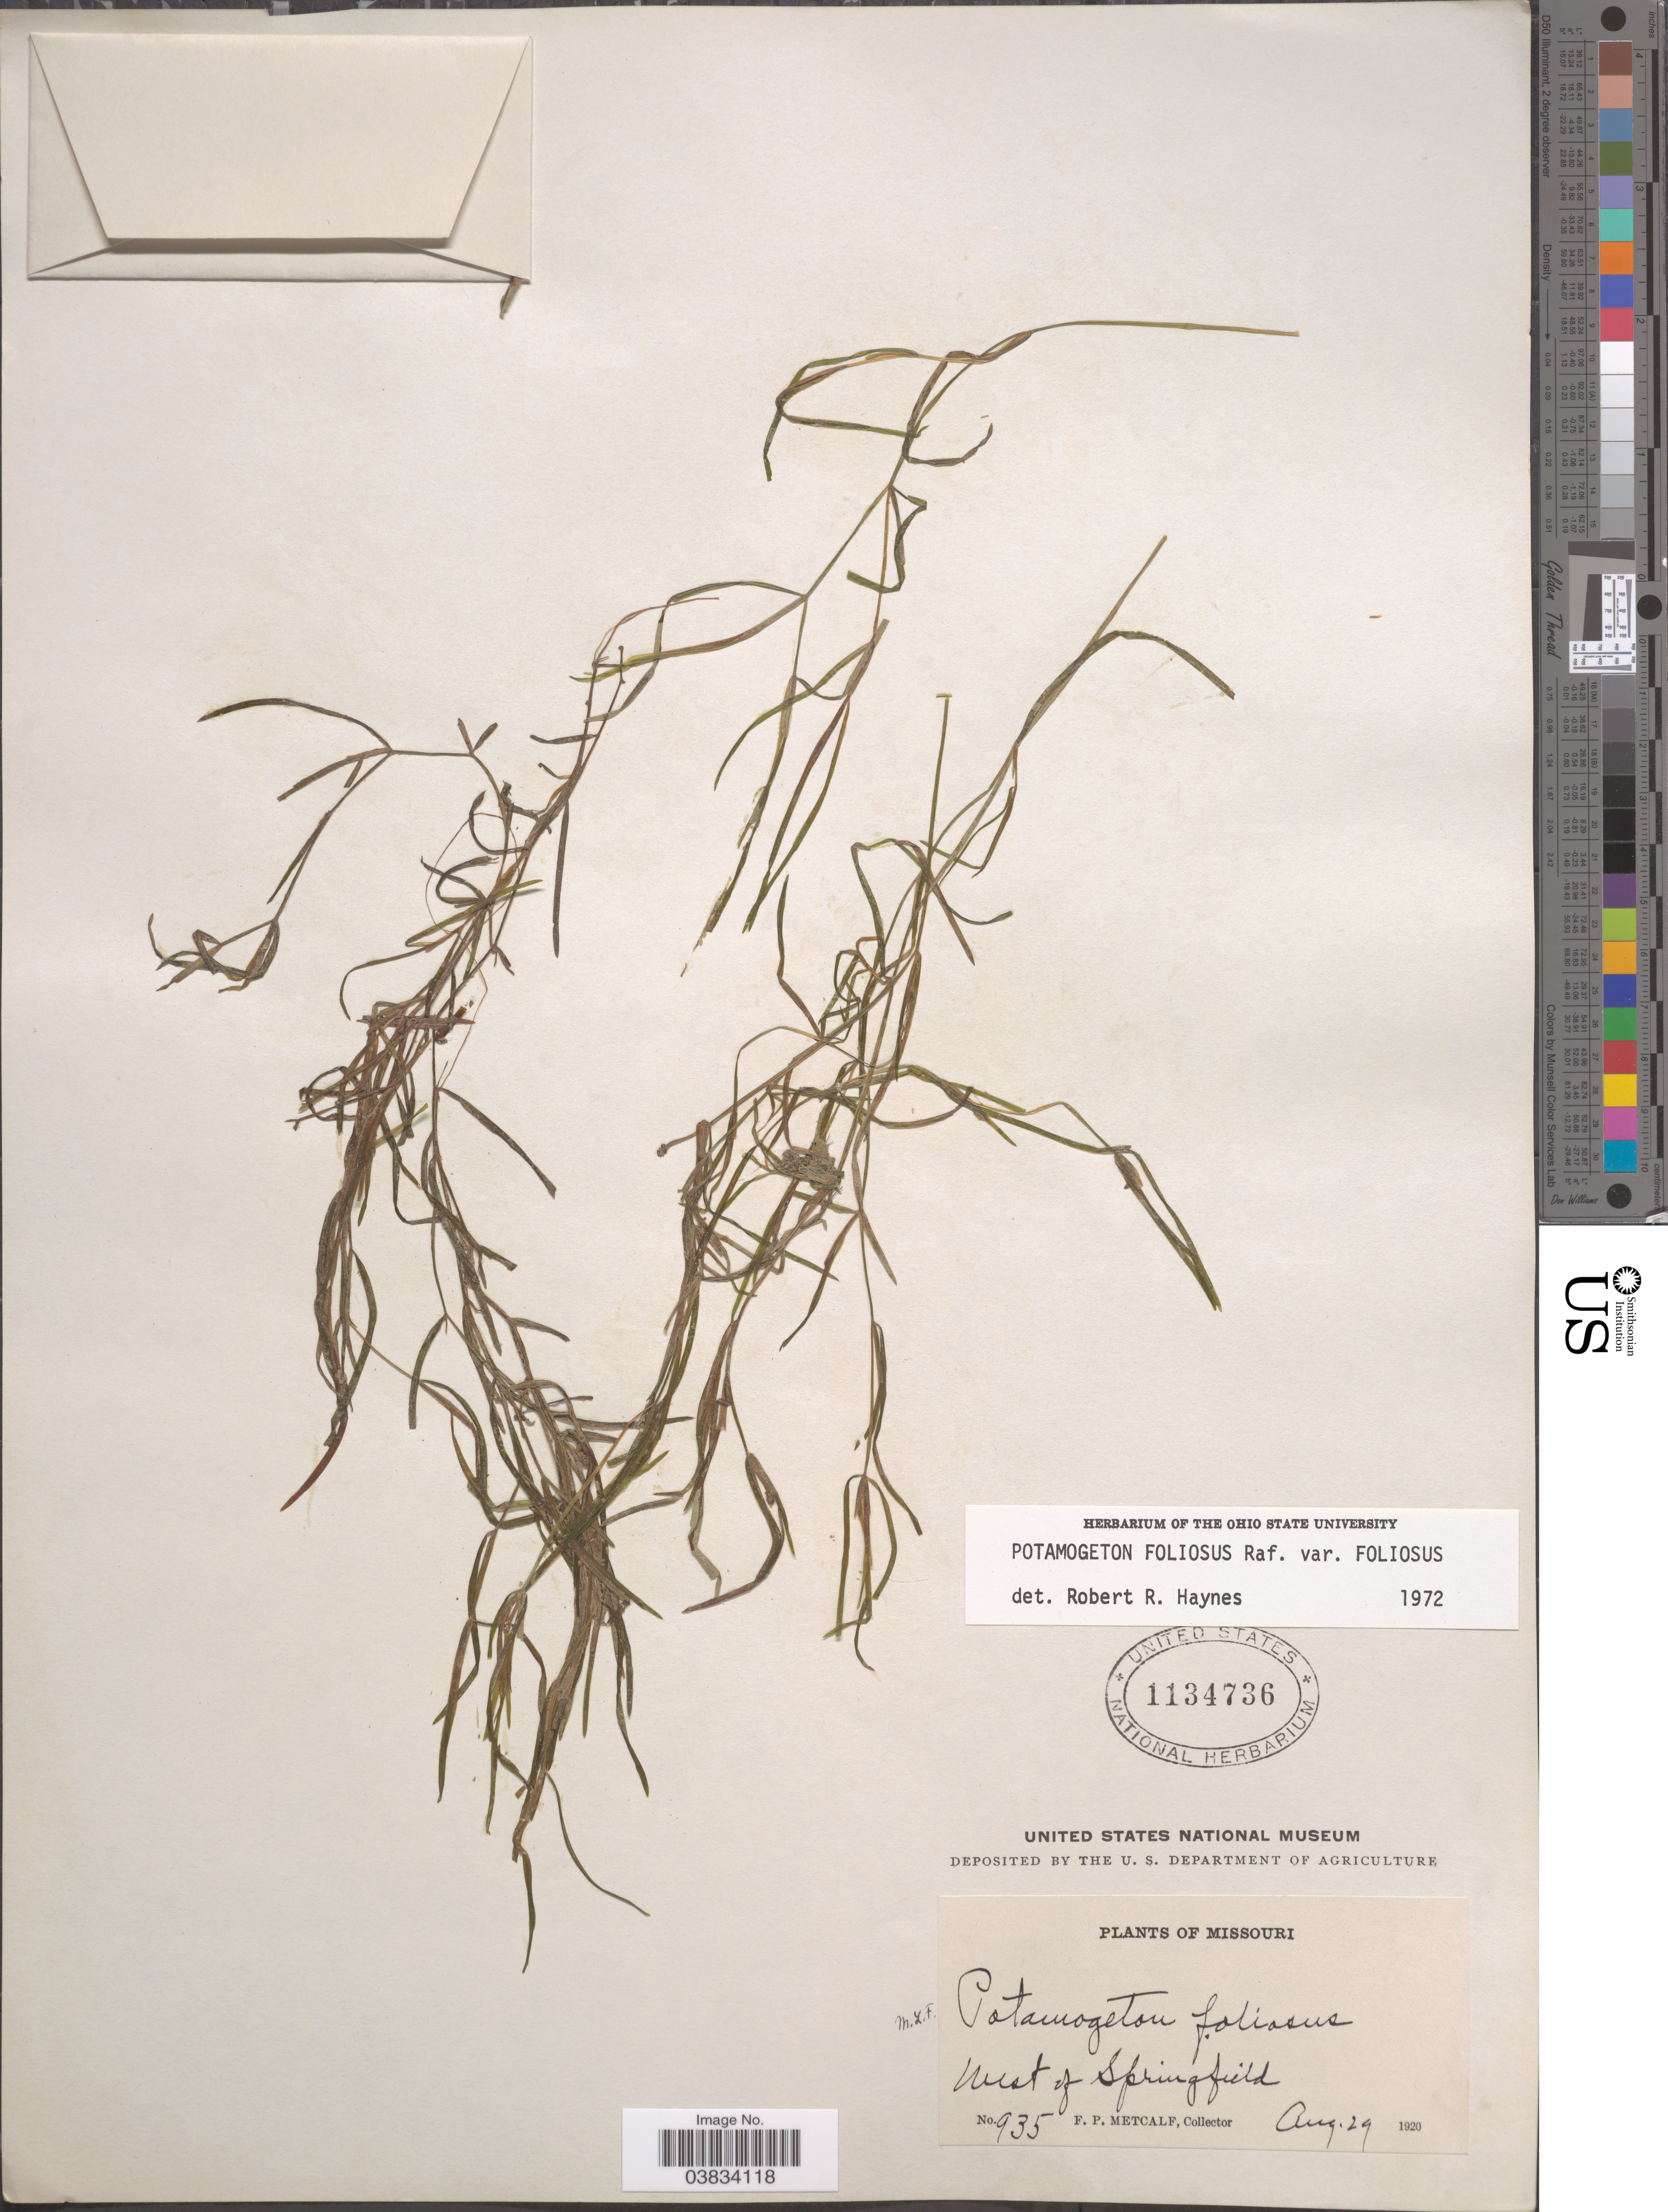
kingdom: Plantae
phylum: Tracheophyta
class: Liliopsida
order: Alismatales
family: Potamogetonaceae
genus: Potamogeton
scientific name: Potamogeton foliosus var. foliosus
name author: Raf.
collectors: F. Metcalf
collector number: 935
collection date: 1920-08-29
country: United States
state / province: Missouri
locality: West of Springfield.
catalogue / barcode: US 1134736